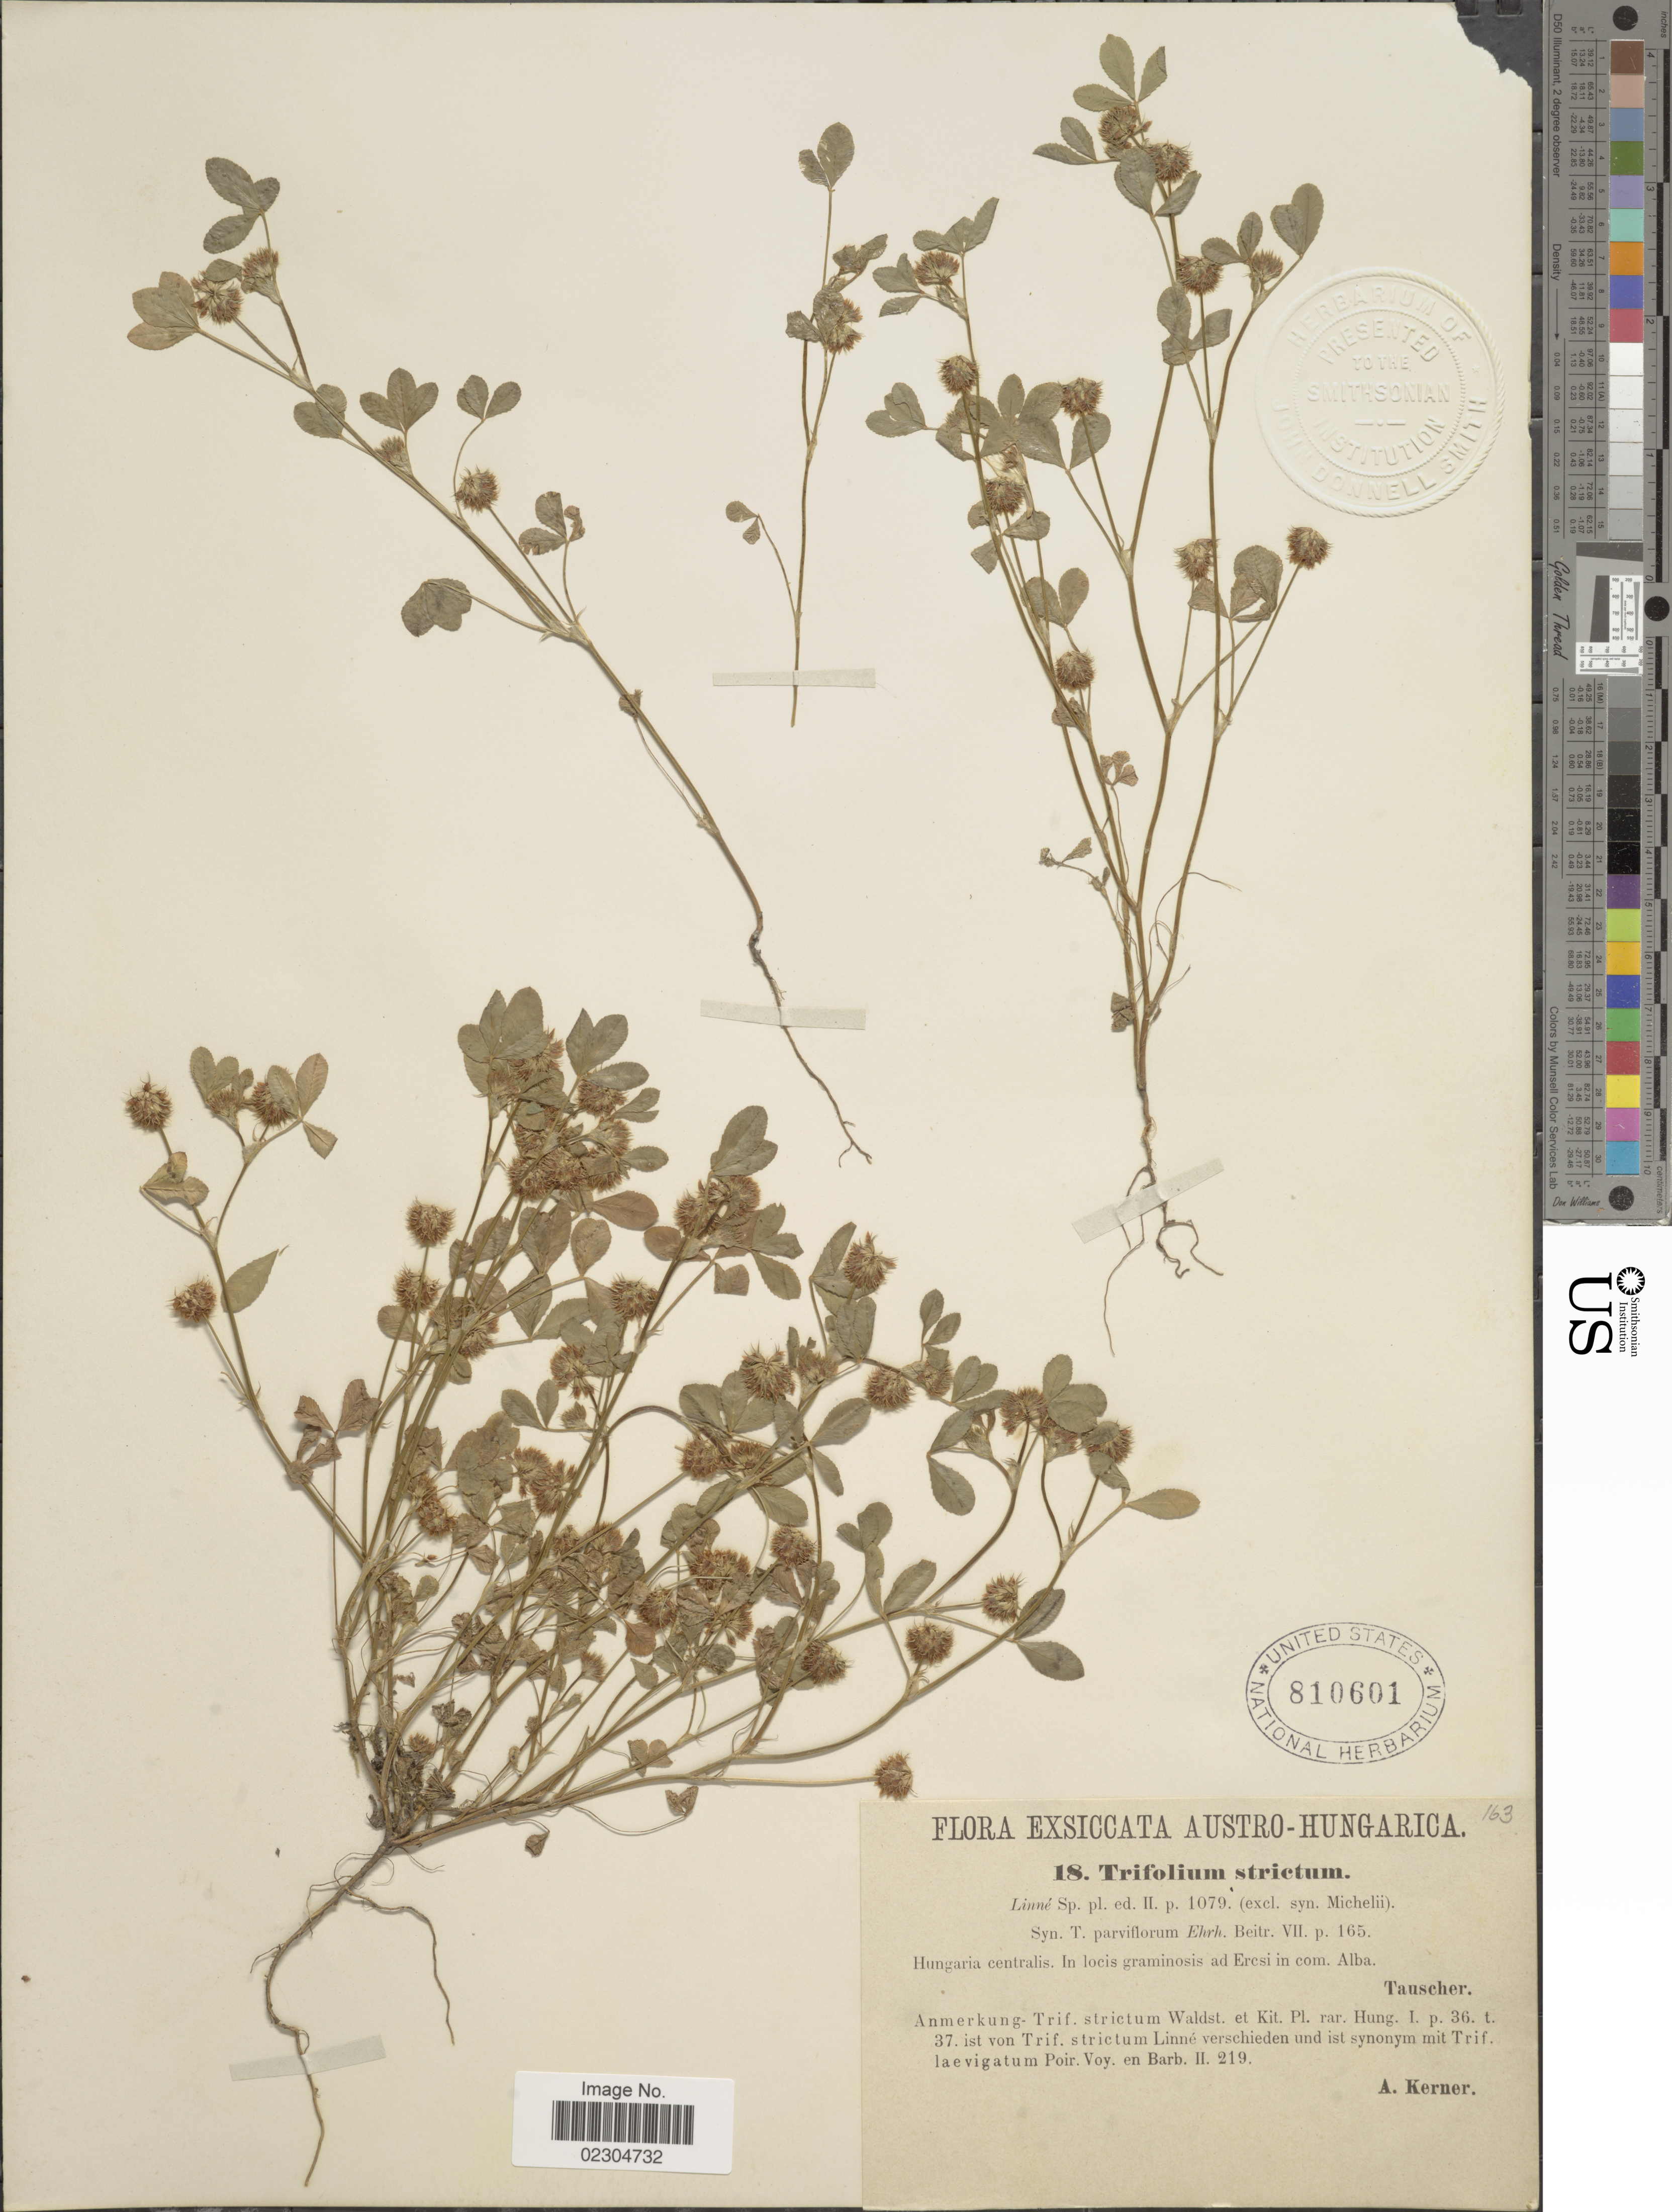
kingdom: Plantae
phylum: Tracheophyta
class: Magnoliopsida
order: Fabales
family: Fabaceae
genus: Trifolium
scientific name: Trifolium strictum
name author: L.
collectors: A. Kerner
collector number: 18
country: Romania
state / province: Alba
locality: Hungaria centralis. ad Ercsi in com. Alba. Austro-Hungarica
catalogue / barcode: US 810601